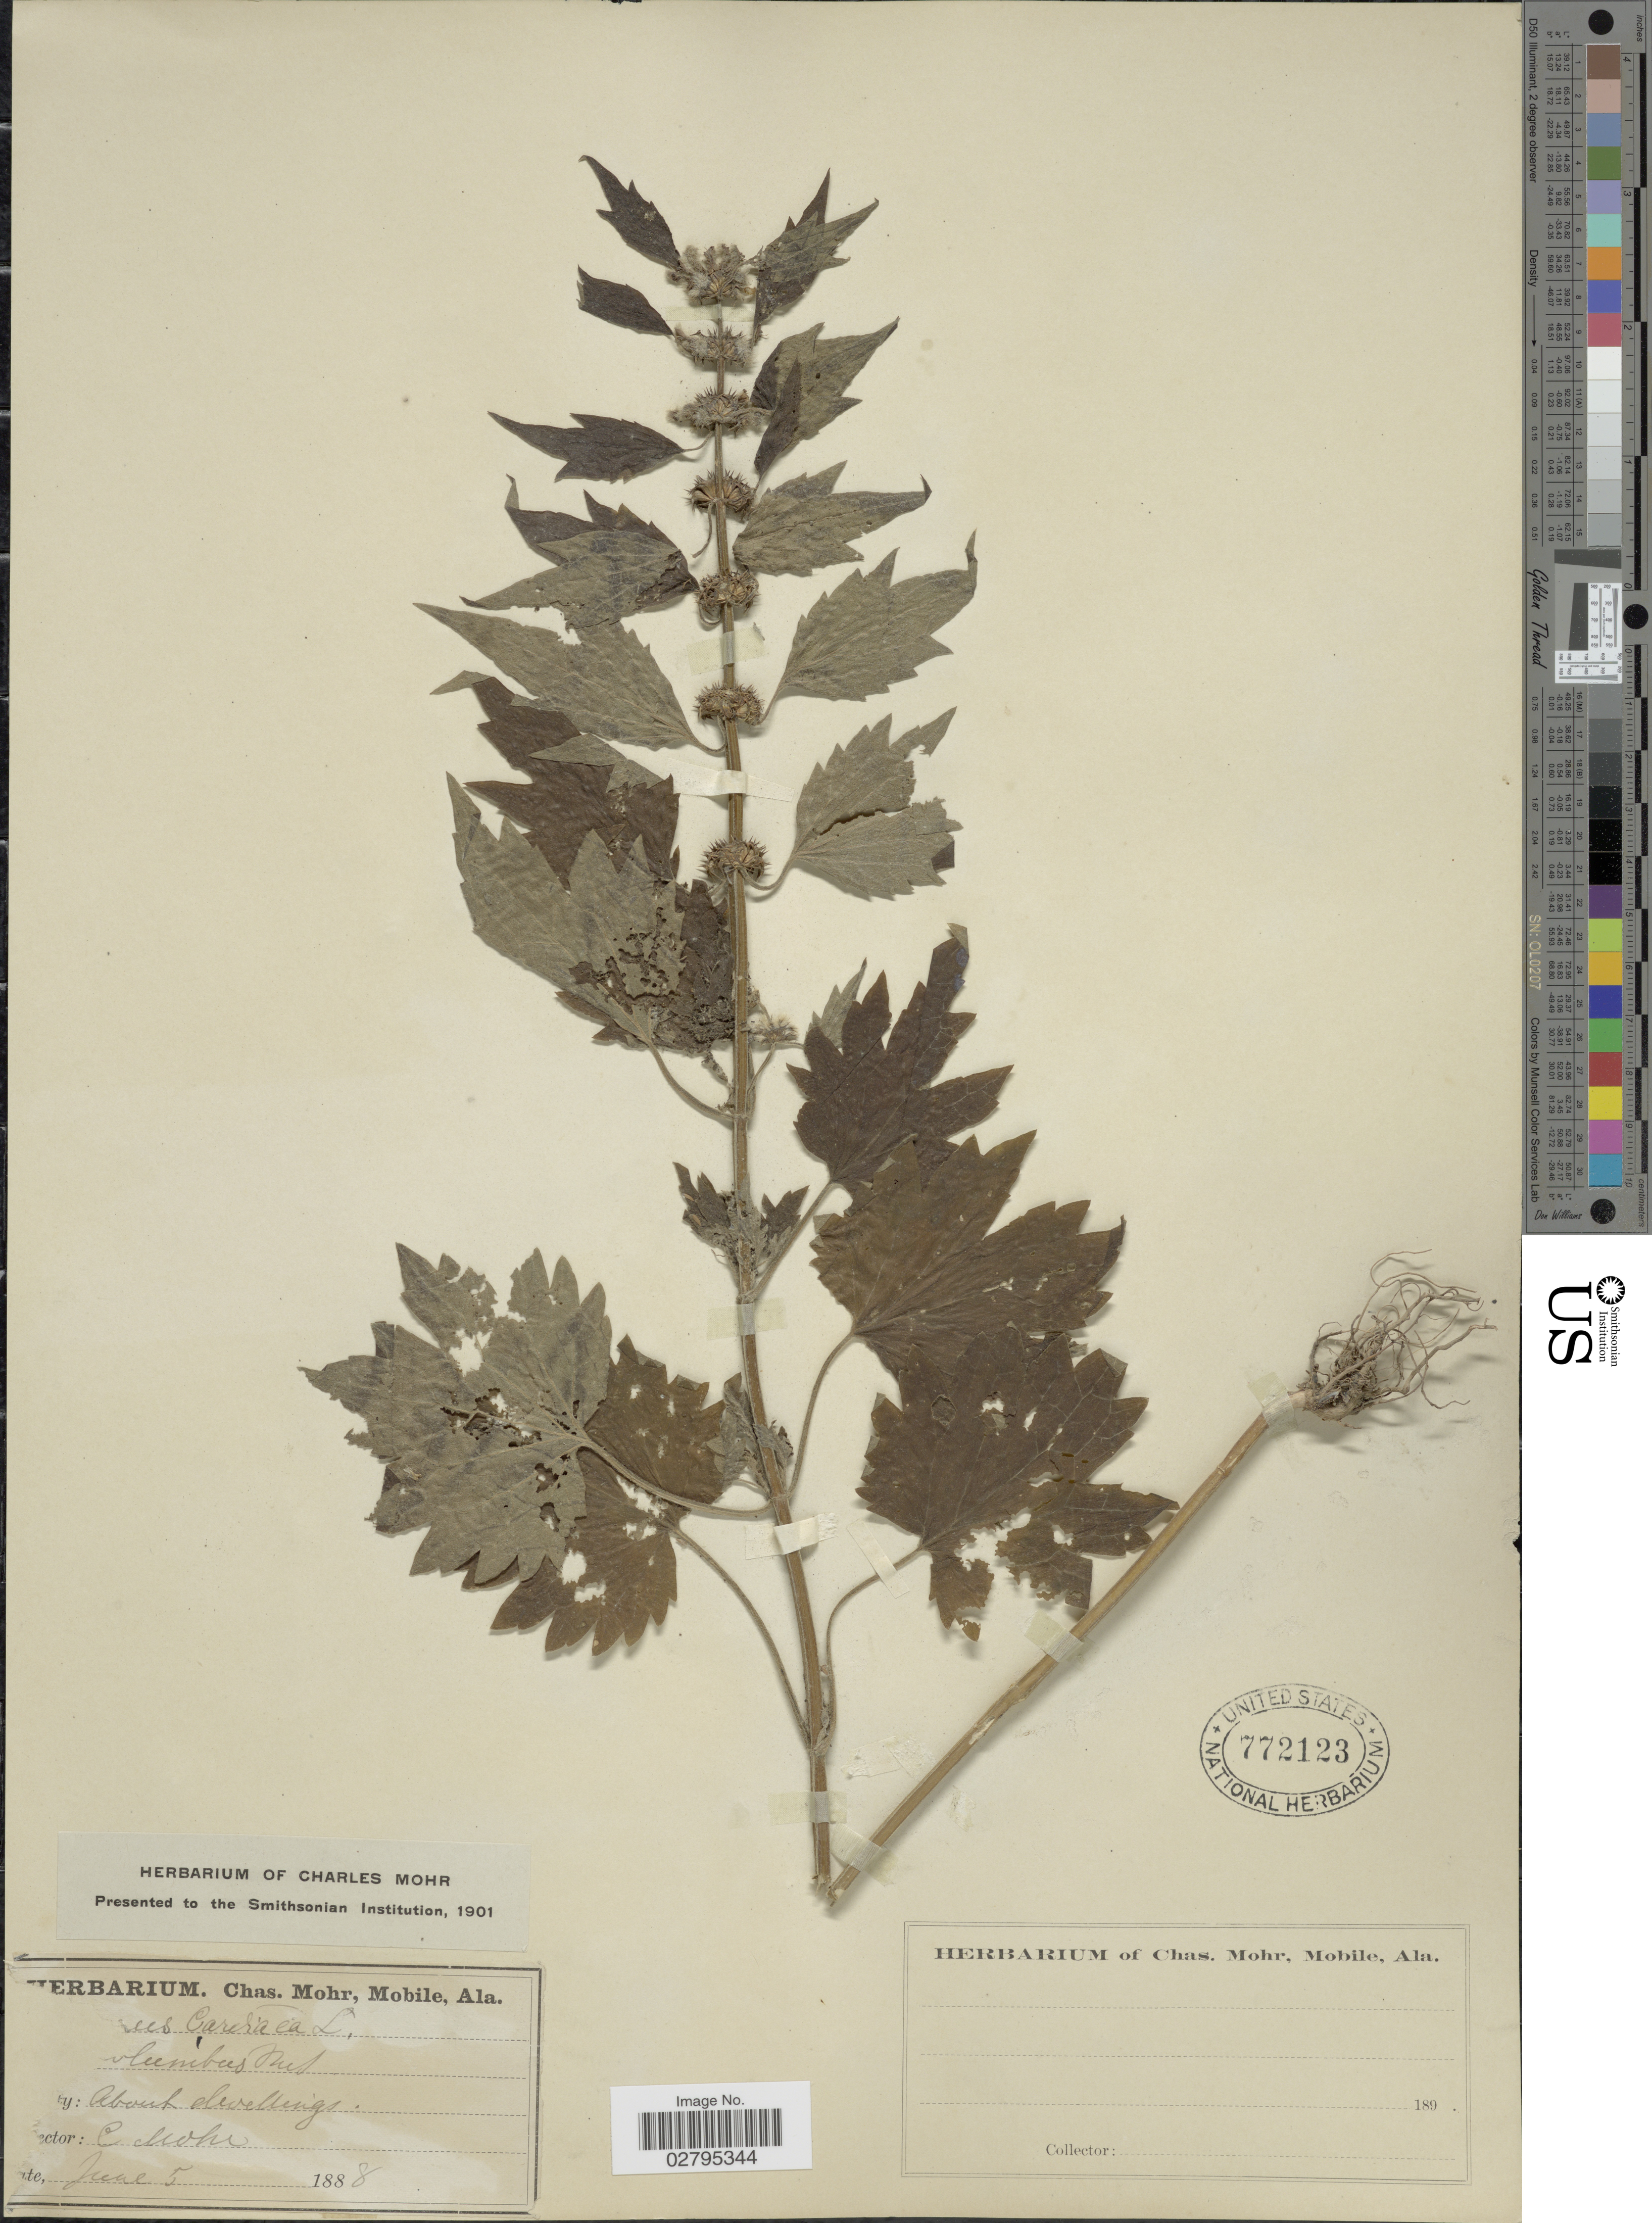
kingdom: Plantae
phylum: Tracheophyta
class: Magnoliopsida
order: Lamiales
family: Lamiaceae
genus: Leonurus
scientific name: Leonurus cardiaca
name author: L.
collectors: Mohr, C. T. (herbarium)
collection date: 1888-06-05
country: United States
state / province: Alabama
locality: About dwellings.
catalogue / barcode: US 772123